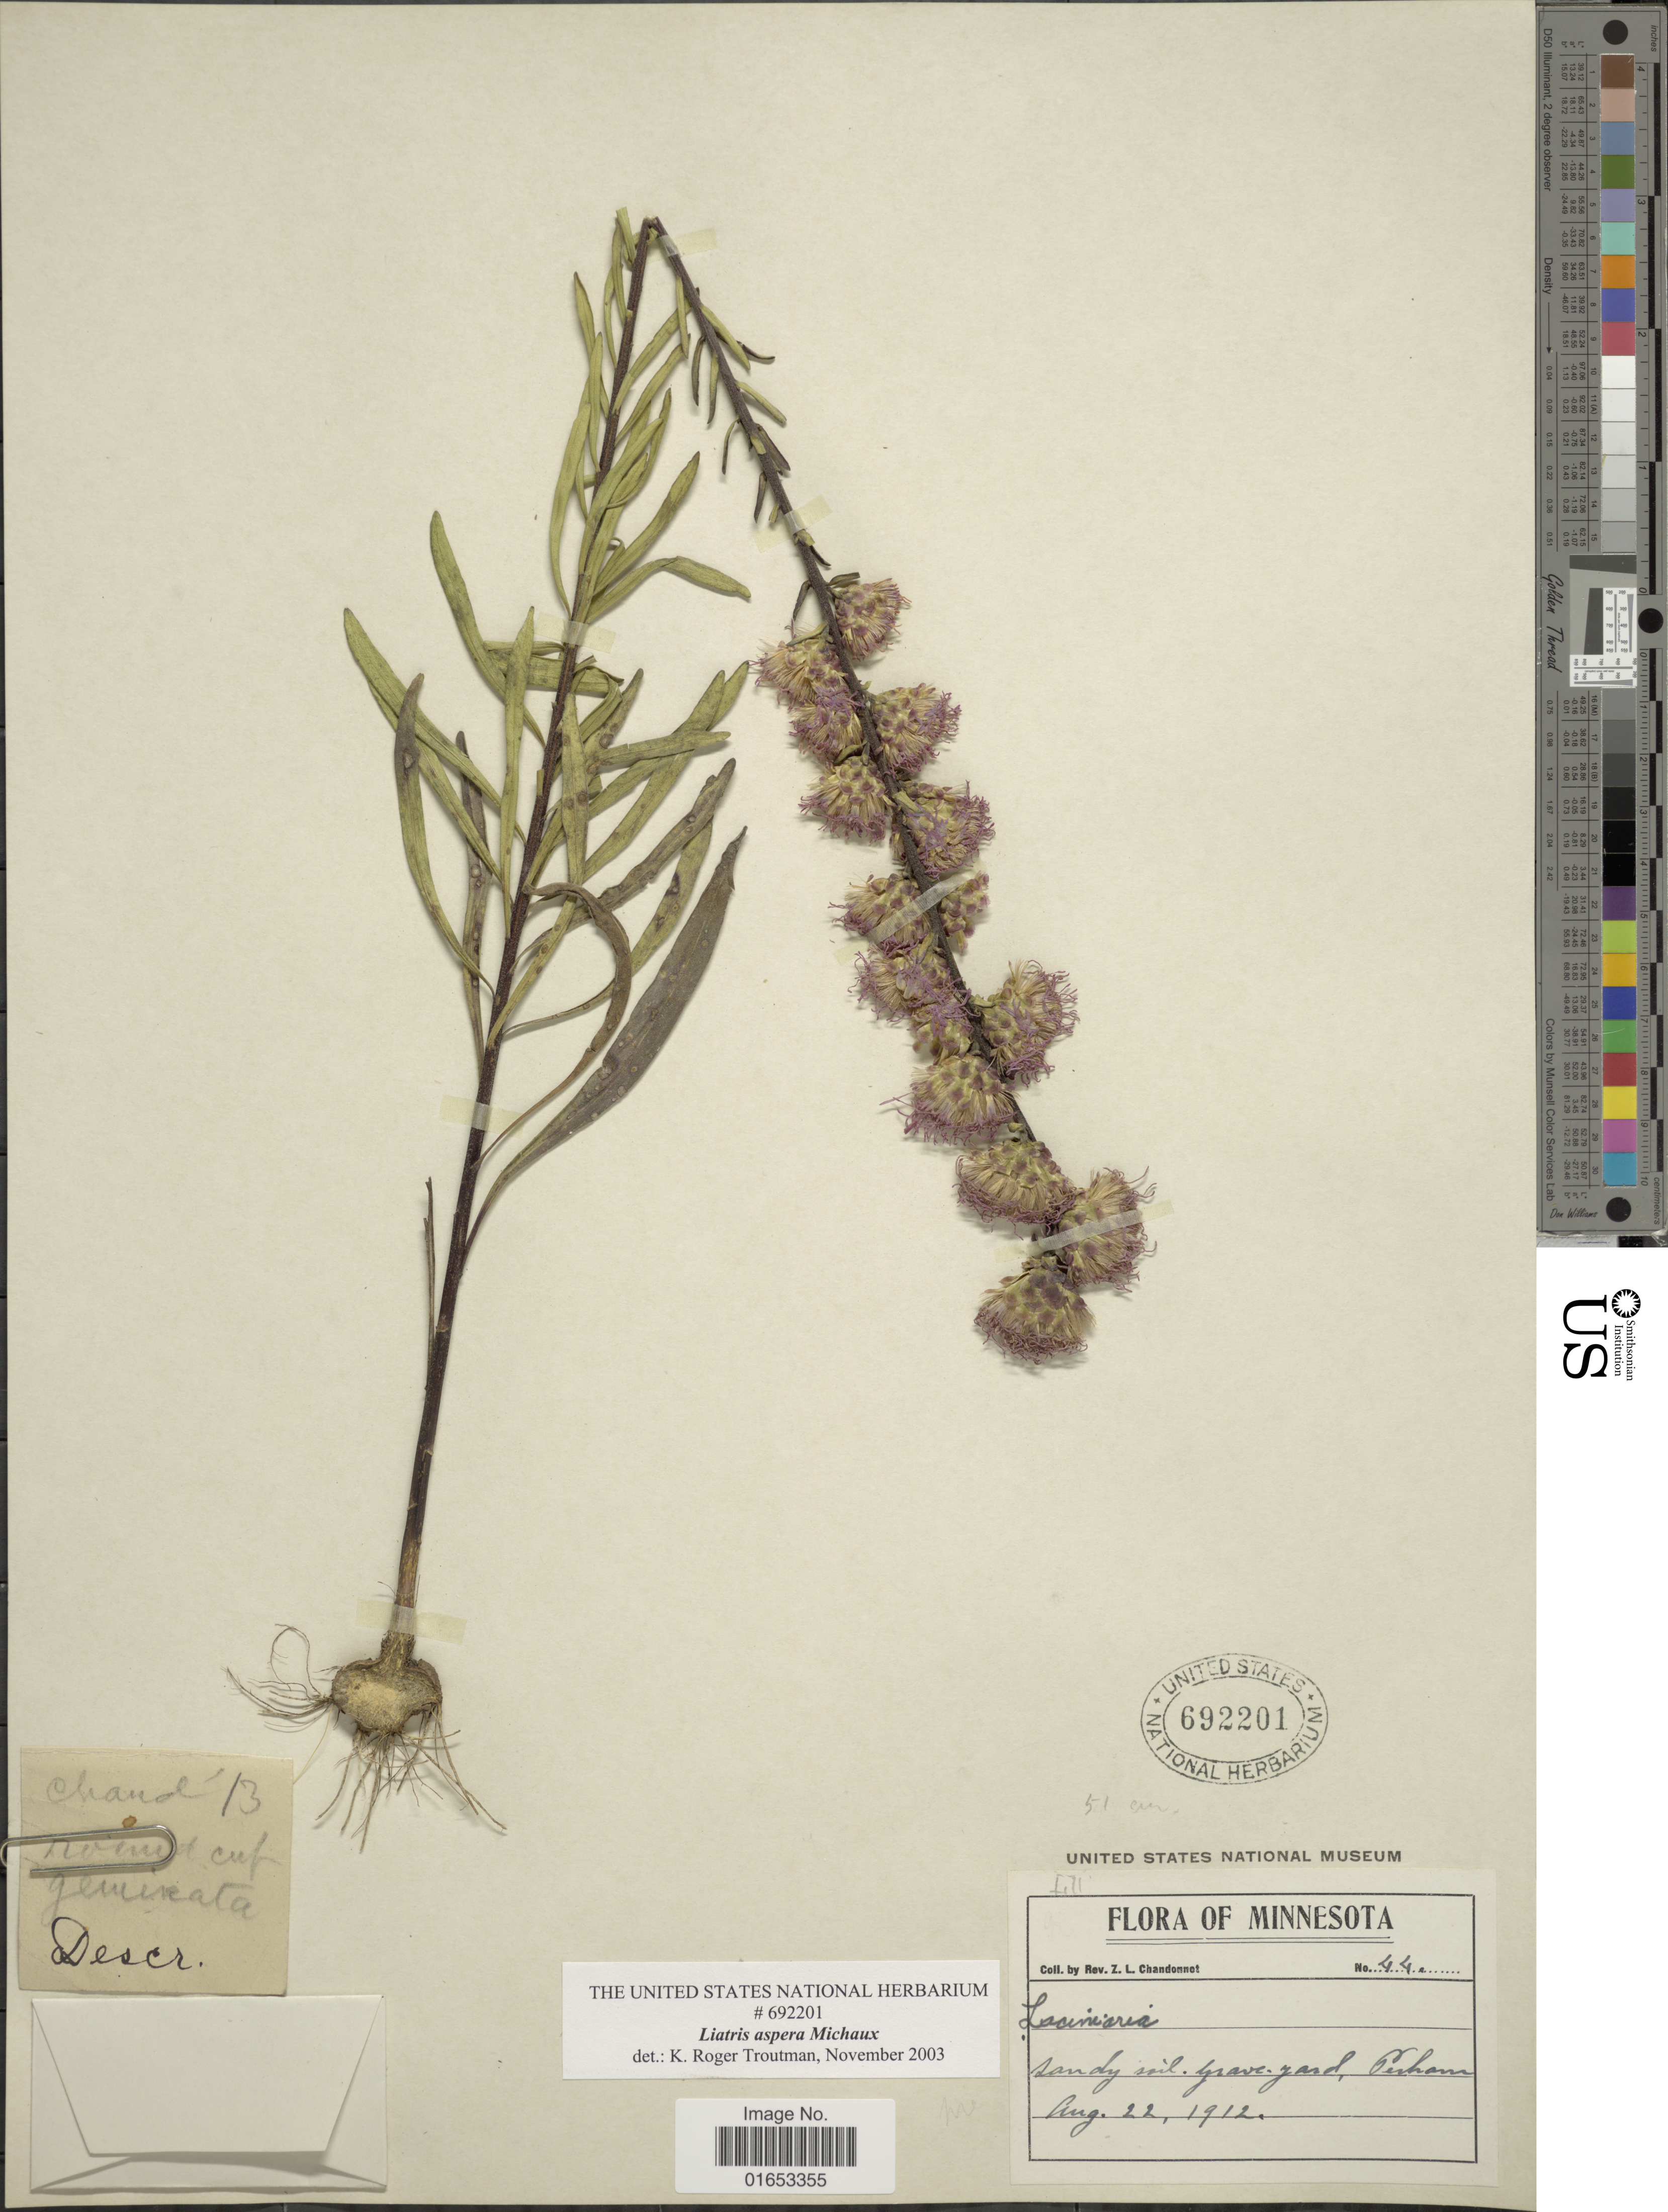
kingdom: Plantae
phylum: Tracheophyta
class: Magnoliopsida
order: Asterales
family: Asteraceae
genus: Liatris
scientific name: Liatris aspera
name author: Michx.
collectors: Z. Chandonnet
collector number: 44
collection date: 1912-08-22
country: United States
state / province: Minnesota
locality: Grave yard, Perham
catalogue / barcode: US 692201